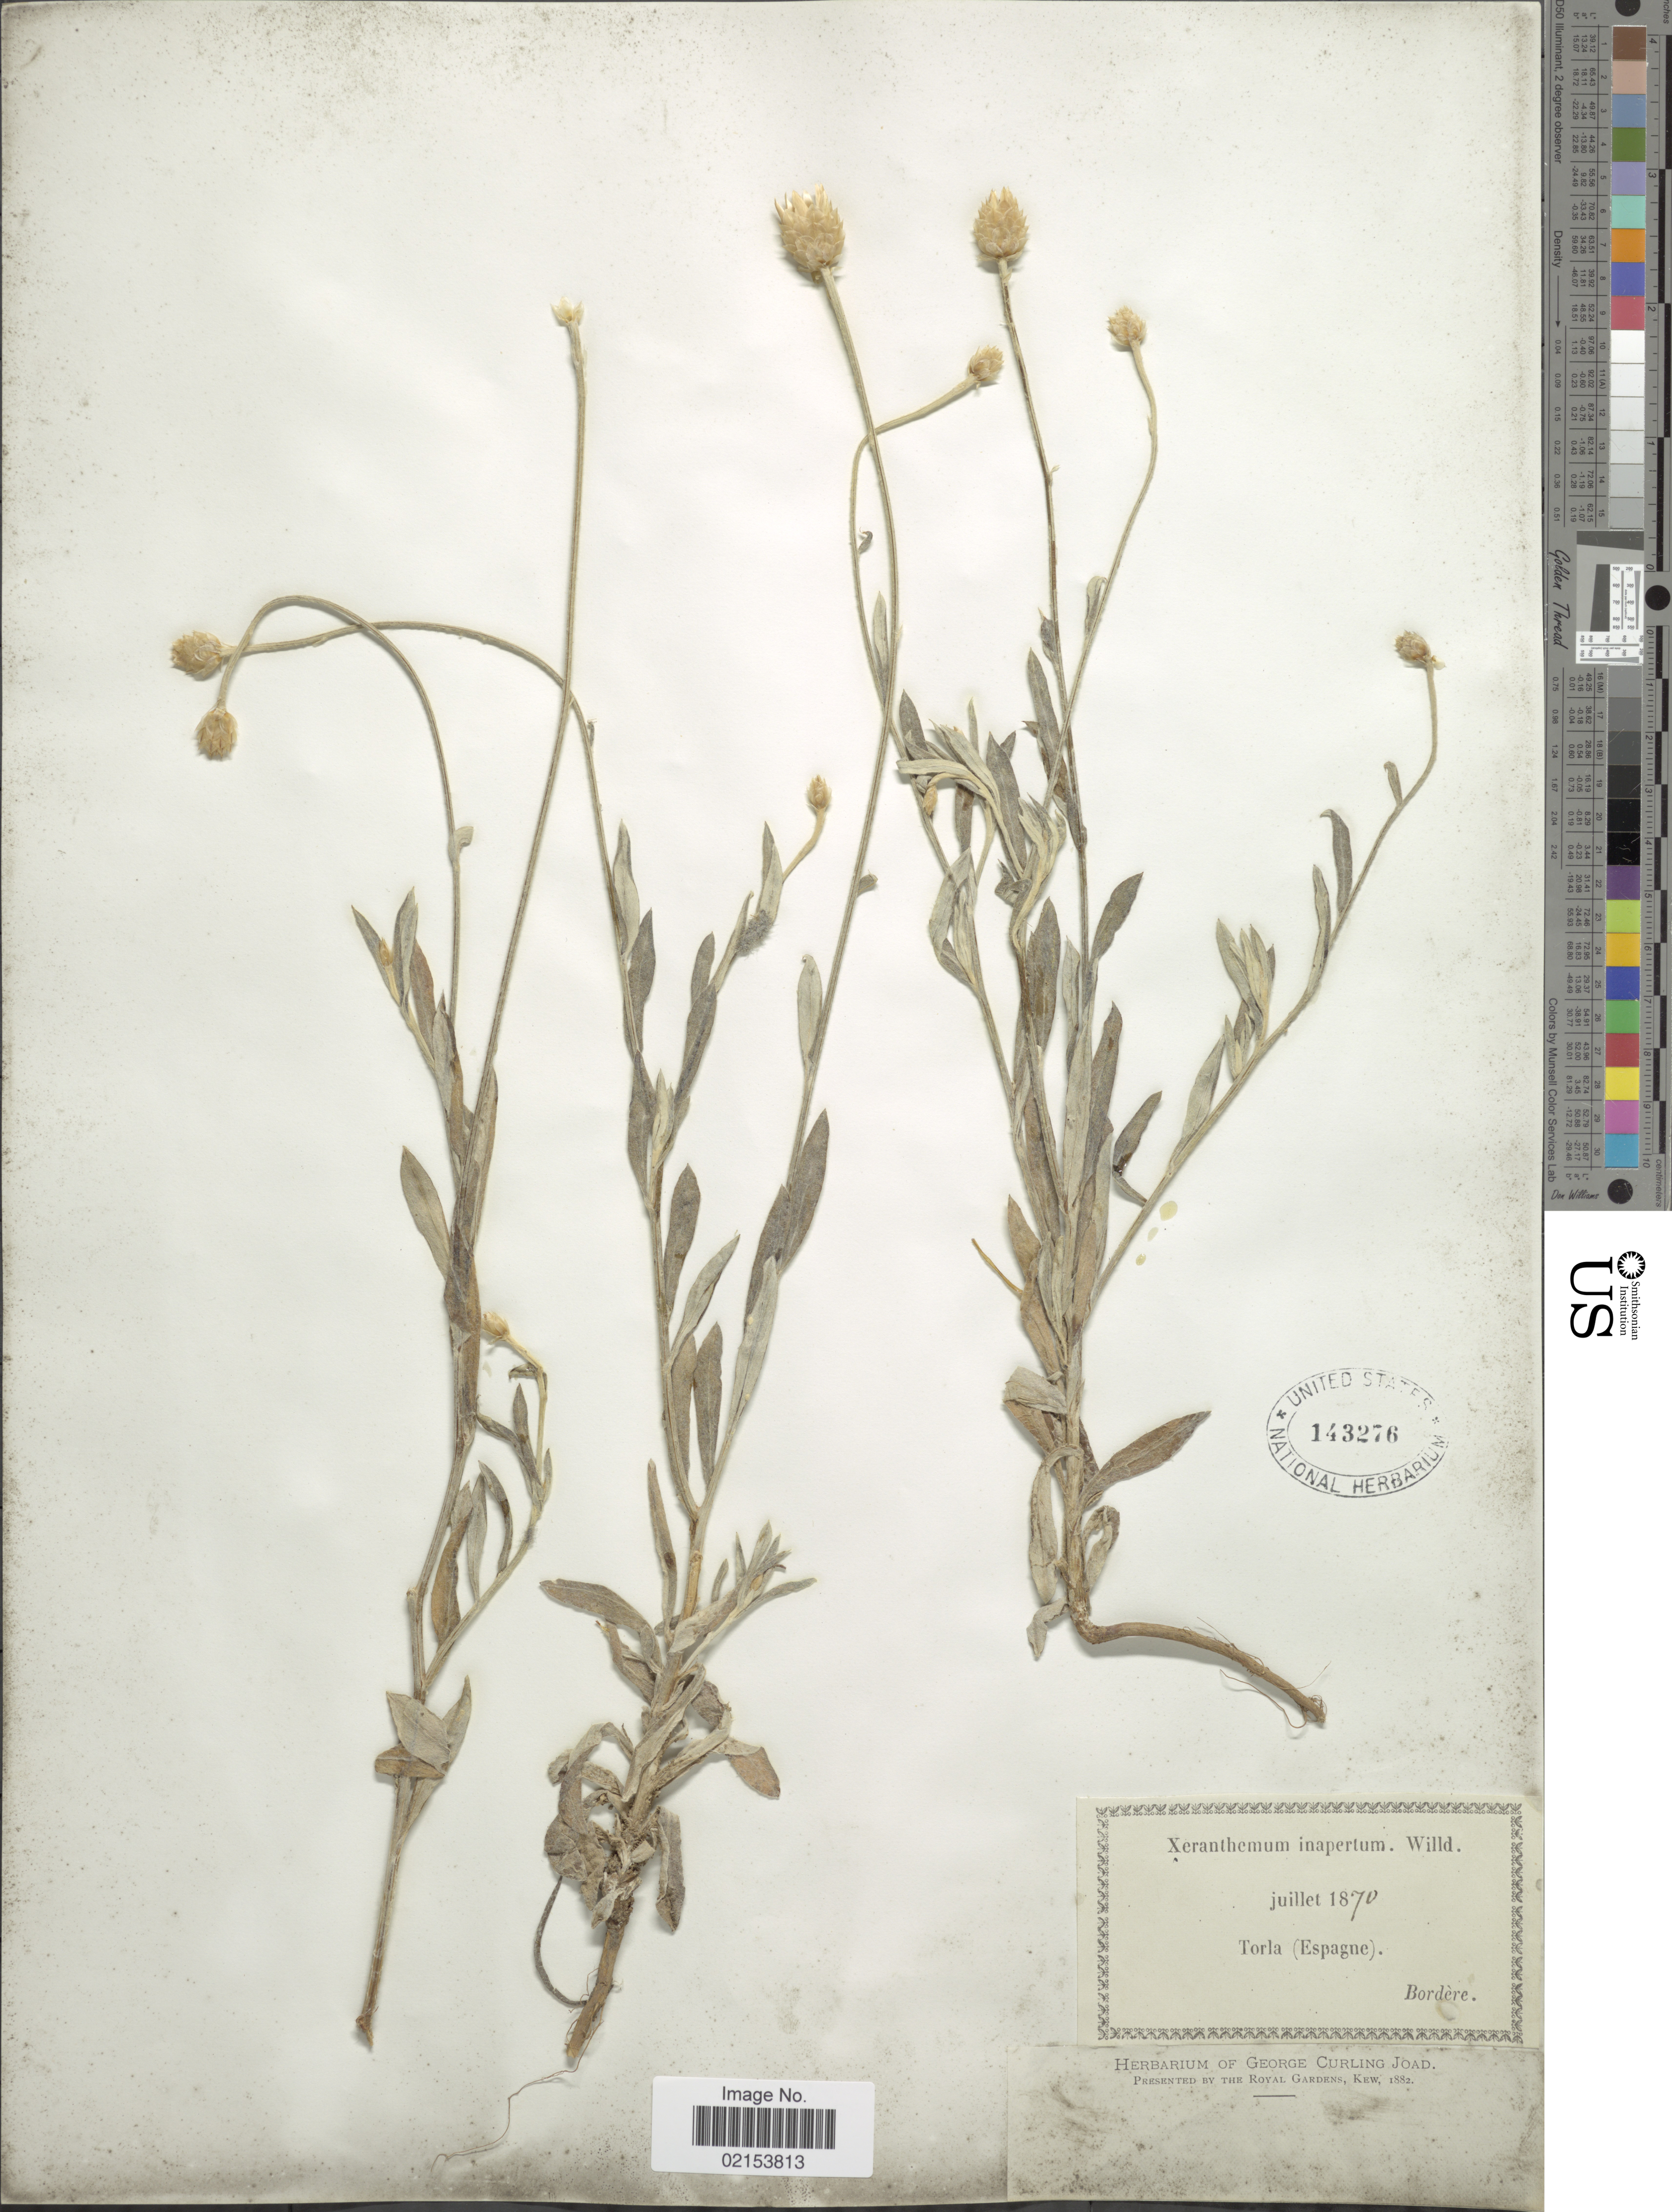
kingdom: Plantae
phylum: Tracheophyta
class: Magnoliopsida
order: Asterales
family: Asteraceae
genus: Xeranthemum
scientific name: Xeranthemum inapertum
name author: (L.) Mill.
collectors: -. Bordère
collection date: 1870-07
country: Spain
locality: Torla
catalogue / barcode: US 143276